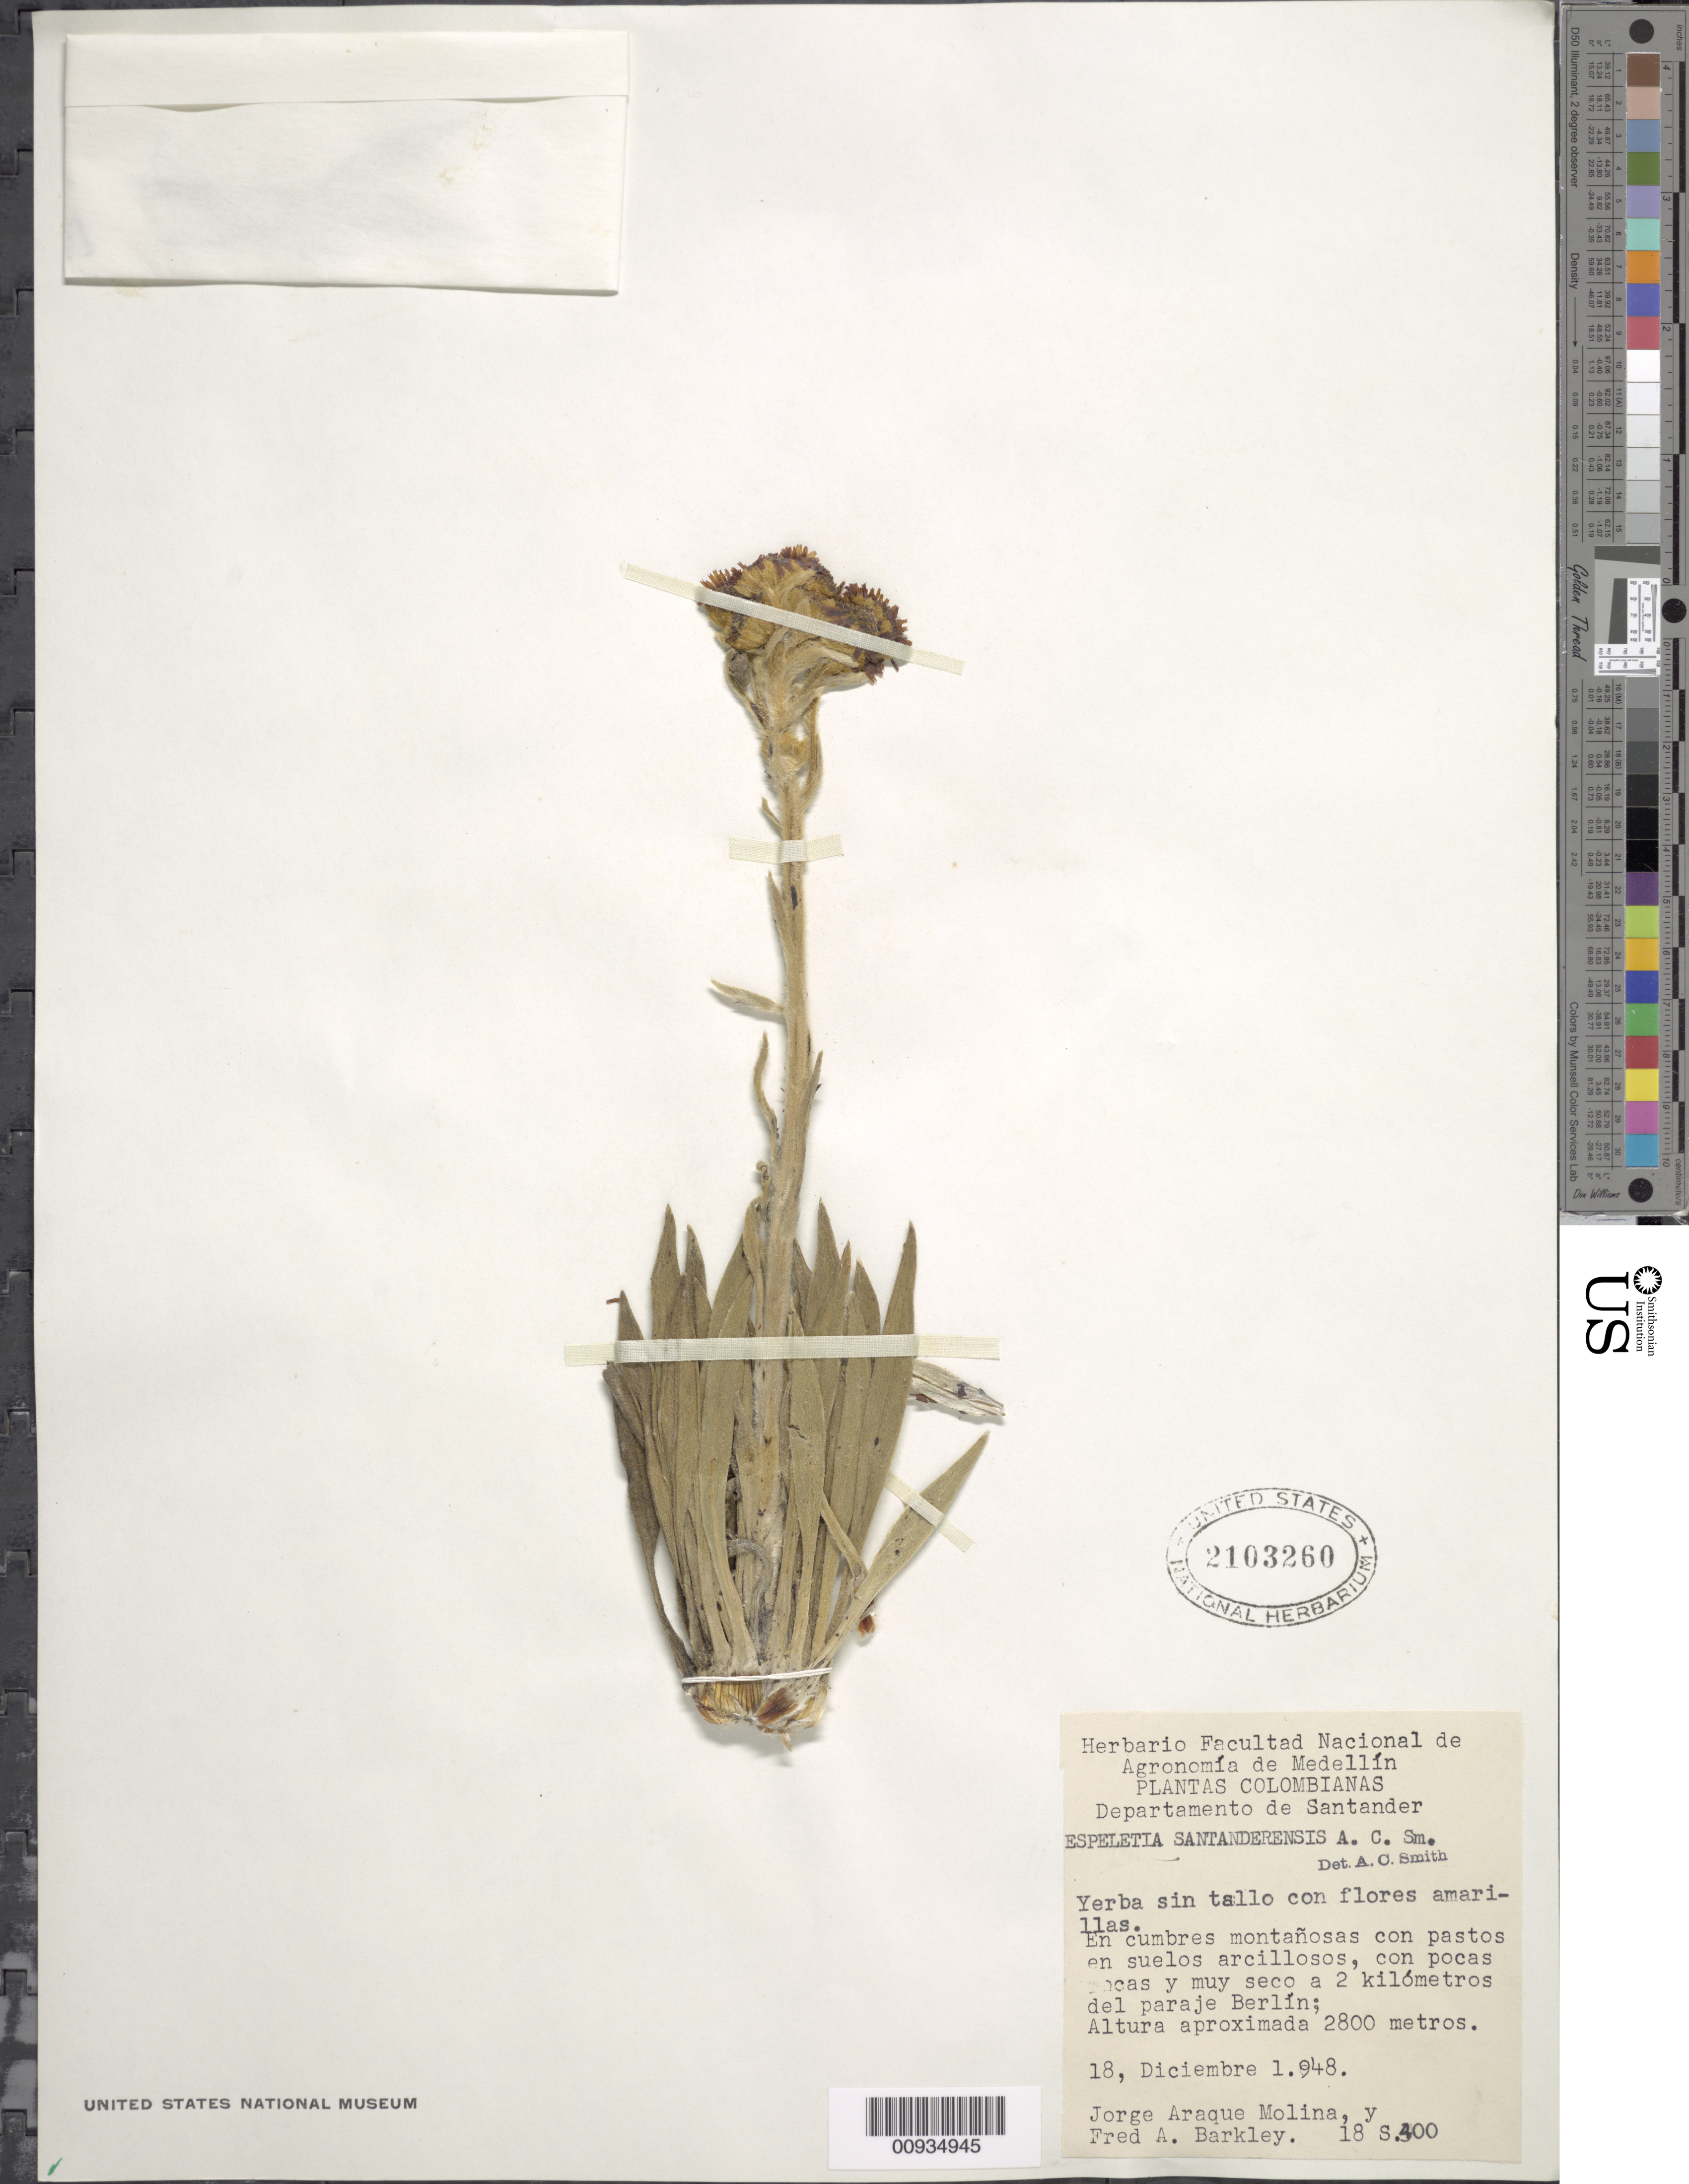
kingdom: Plantae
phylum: Tracheophyta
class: Magnoliopsida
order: Asterales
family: Asteraceae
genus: Espeletiopsis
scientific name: Espeletiopsis santanderensis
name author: (A.C. Sm.) Cuatrec.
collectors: J. Araque Molina & F. A. Barkley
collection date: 1948-12-18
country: Colombia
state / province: Santander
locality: En cumbres montañosas con pastos en suelos arcillosos, con pocas rocas y muy seco a 2 km del paraje Berlín.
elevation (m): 2800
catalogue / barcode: US 2103260